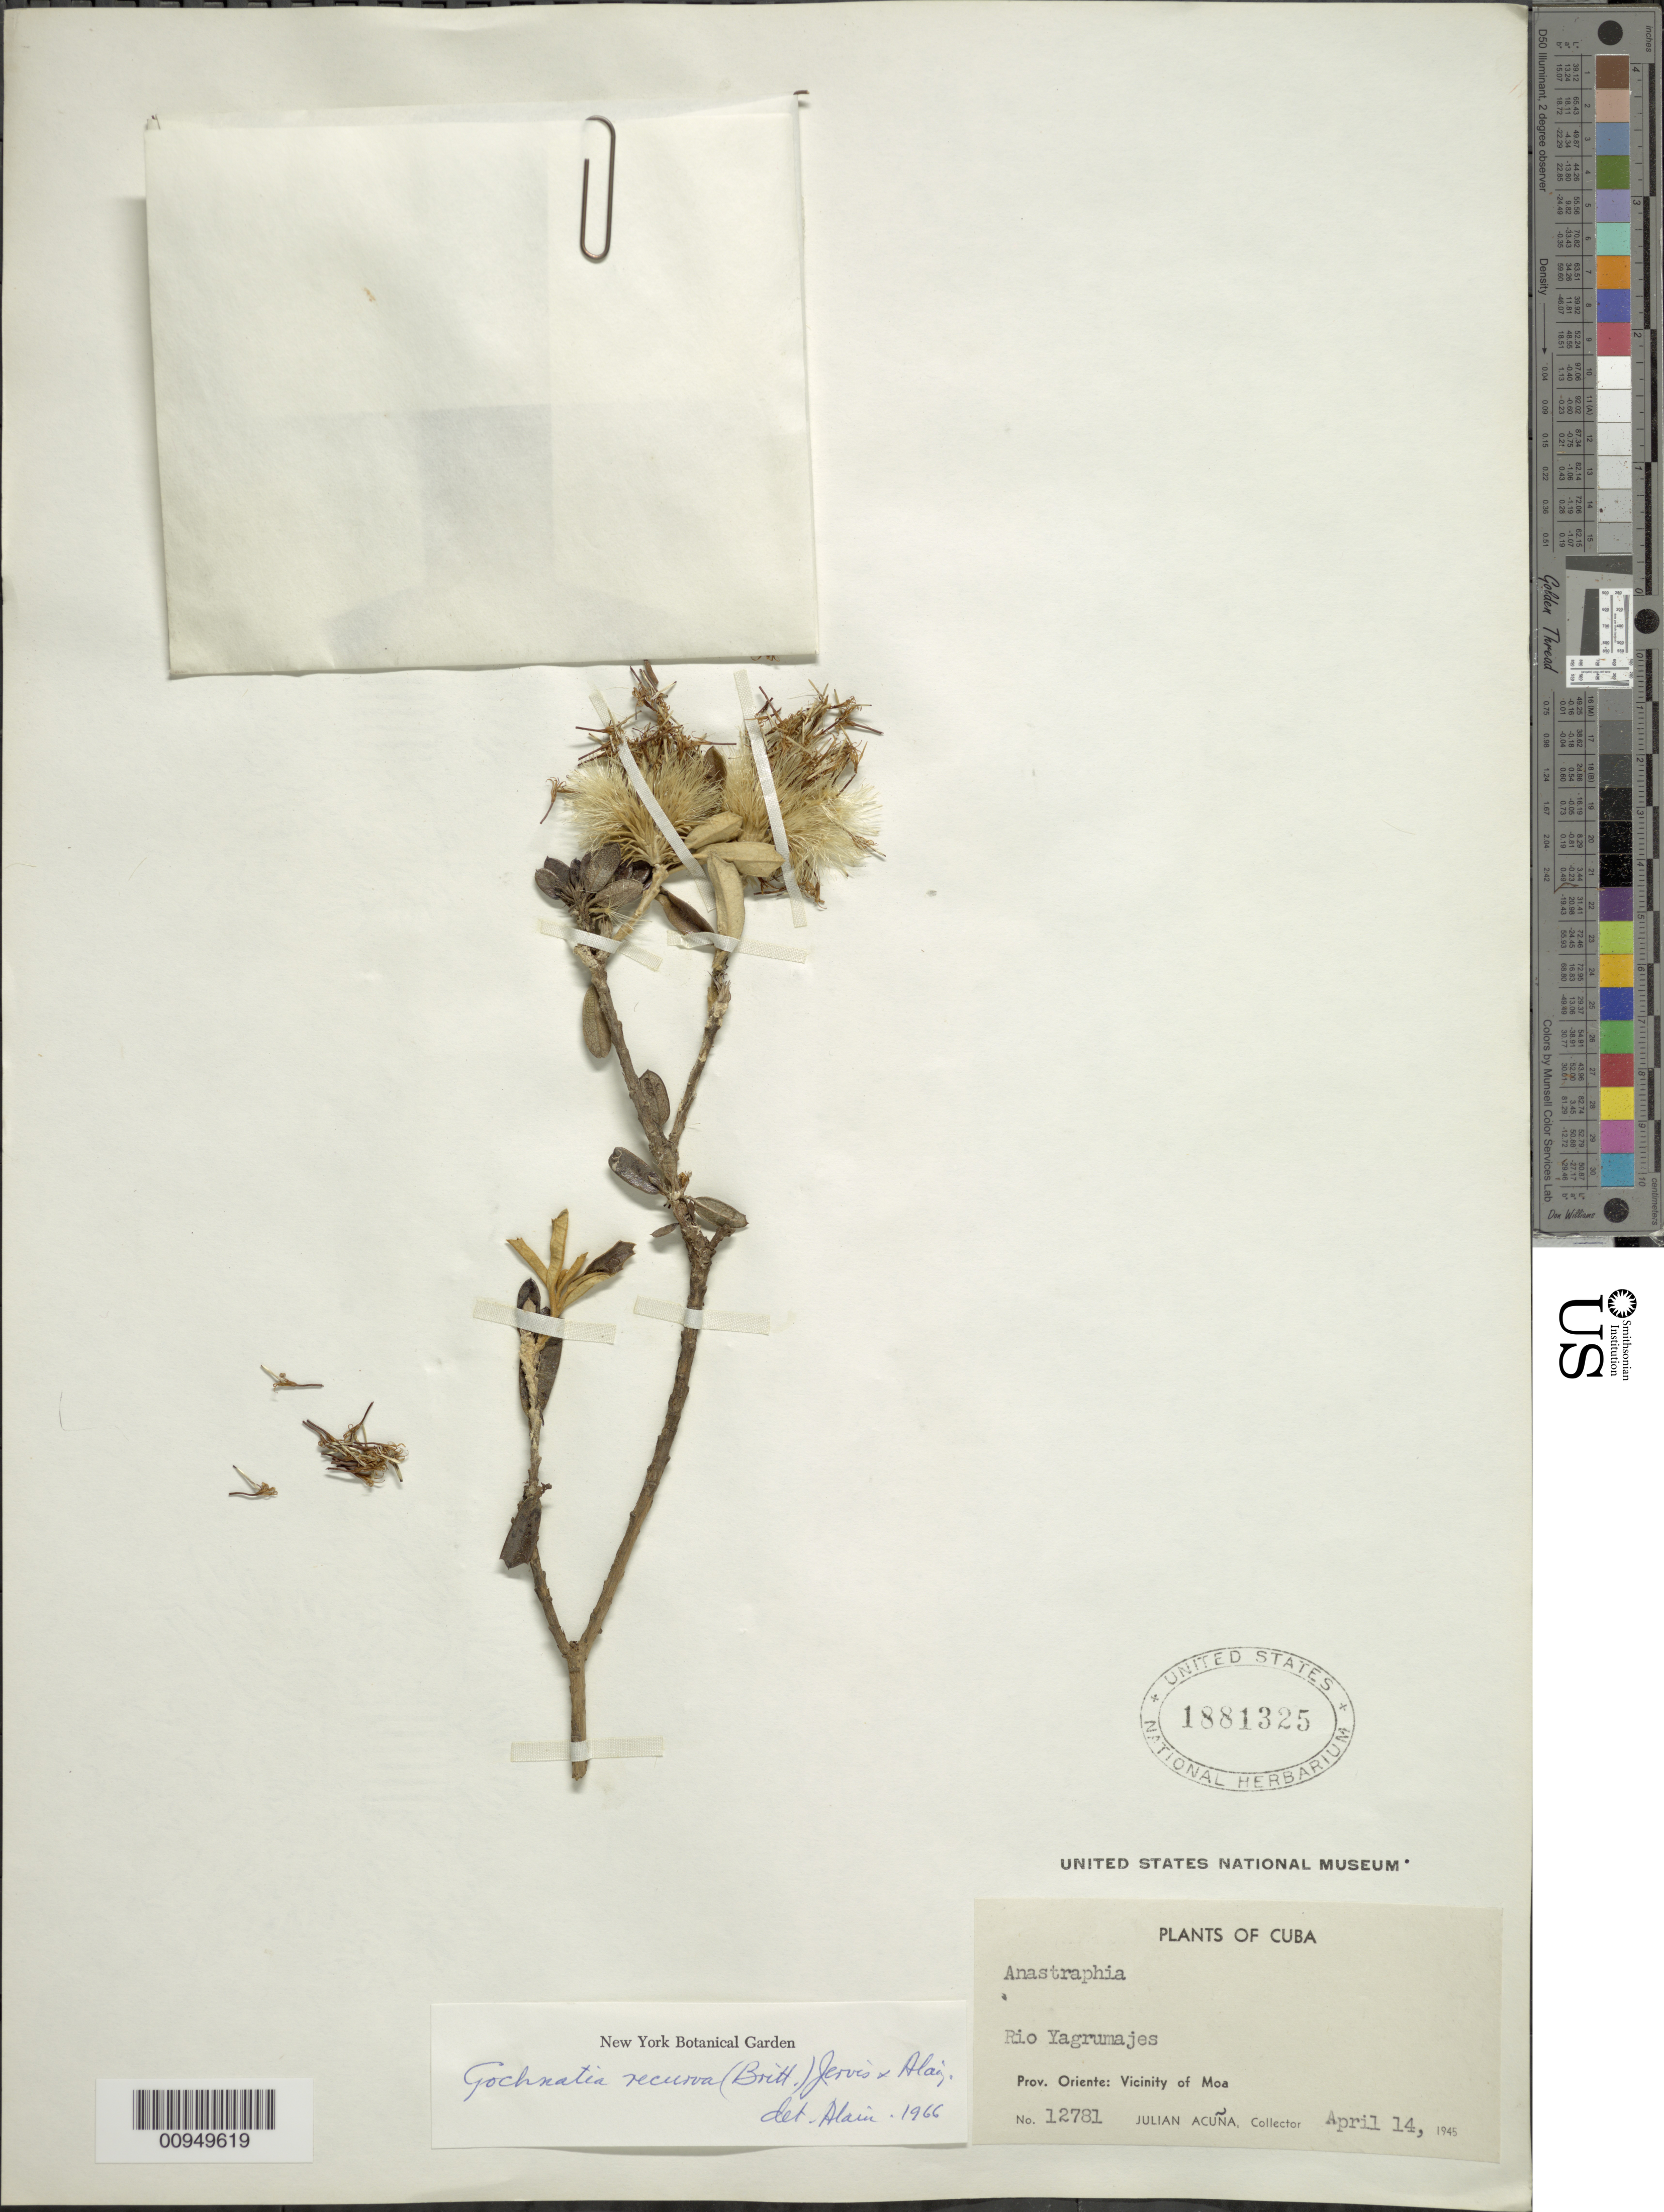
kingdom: Plantae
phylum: Tracheophyta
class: Magnoliopsida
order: Asterales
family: Asteraceae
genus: Anastraphia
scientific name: Anastraphia recurva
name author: Britton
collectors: J. Acuña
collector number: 12781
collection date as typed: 14 Apr 1945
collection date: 1945-04-14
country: Cuba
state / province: Holguín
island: Cuba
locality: Vicinity of Moa [Oriente], Rio Yagrumajes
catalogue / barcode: US 1881325